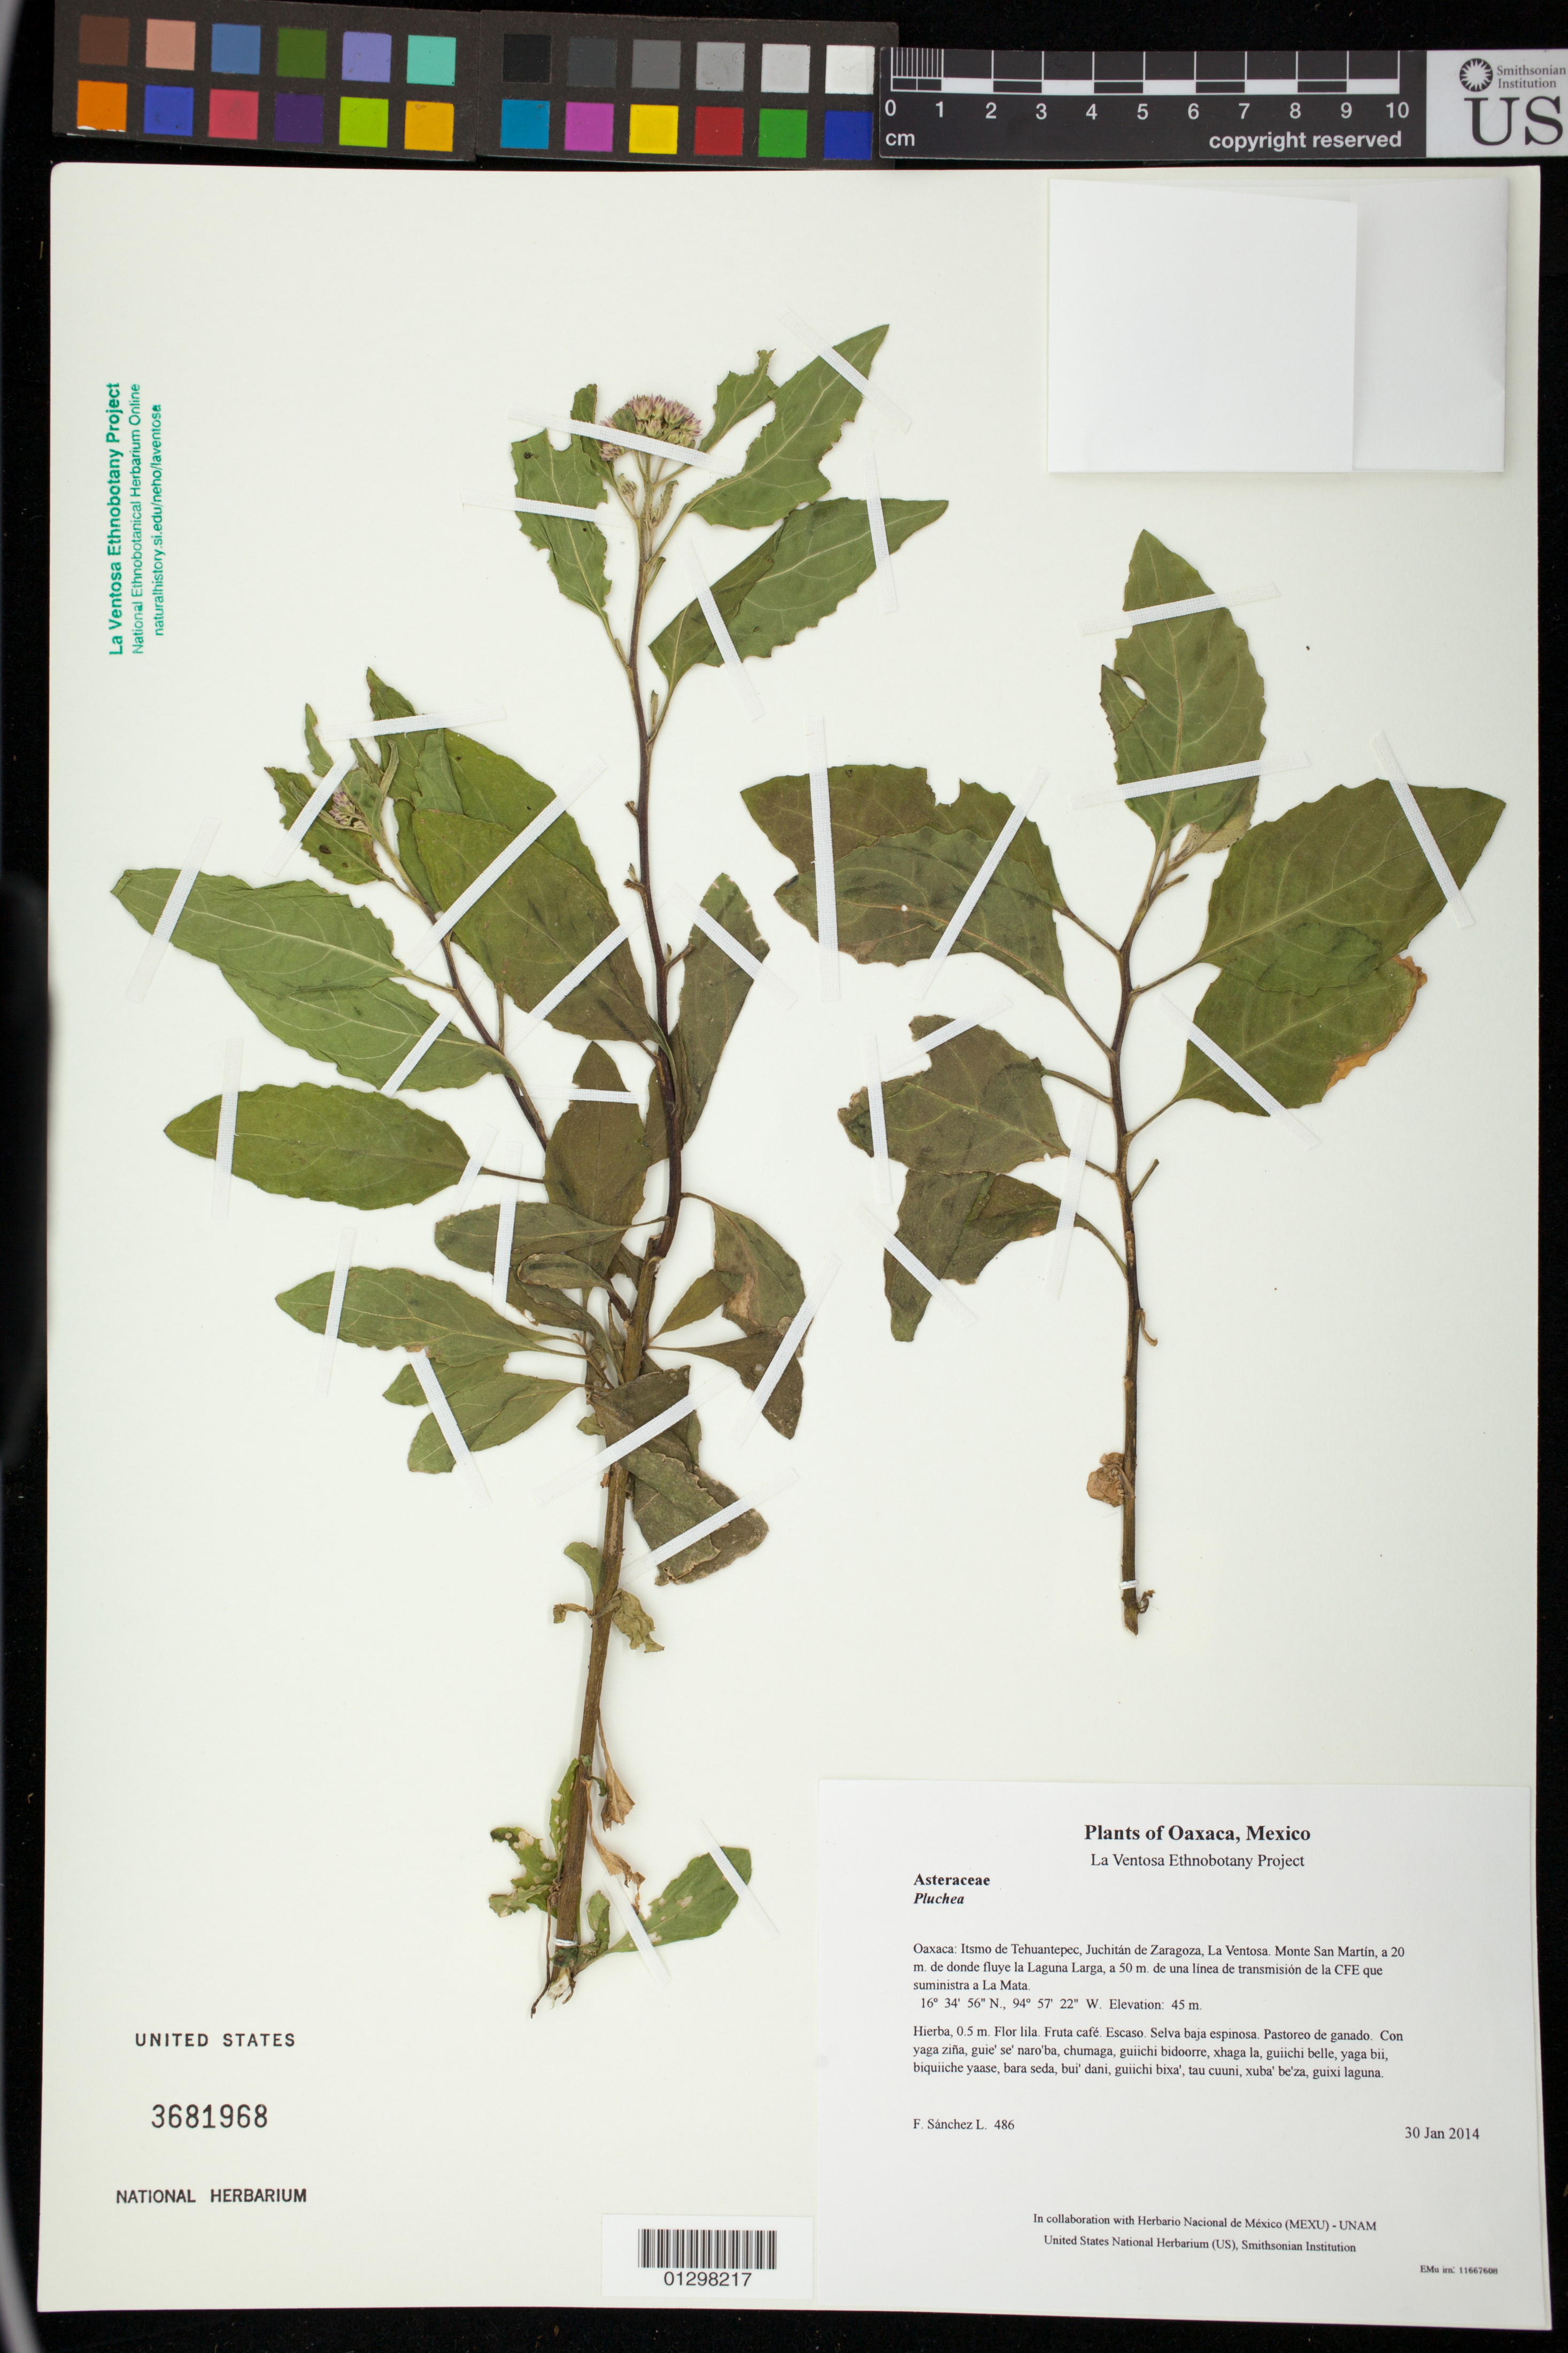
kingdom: Plantae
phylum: Tracheophyta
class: Magnoliopsida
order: Asterales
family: Asteraceae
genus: Pluchea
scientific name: Pluchea odorata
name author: (L.) Cass.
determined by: Edwards, Robert D.; Robinson, Harold E.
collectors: F. Sánchez L.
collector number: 486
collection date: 2014-01-30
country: Mexico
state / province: Oaxaca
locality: Itsmo de Tehuantepec, Juchitán de Zaragoza, La Ventosa. Monte San Martín, a 20 m. de donde fluye la Laguna Larga, a 50 m. de una línea de transmisión de la CFE que suministra a La Mata.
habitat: Selva baja espinosa. Pastoreo de ganado.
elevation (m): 45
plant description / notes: MEXU, SERO, US; Guixi bandaga. 0.5 m. Guie' lila. Cuaananaxhi namuu. Huaxie'.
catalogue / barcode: US 3681968